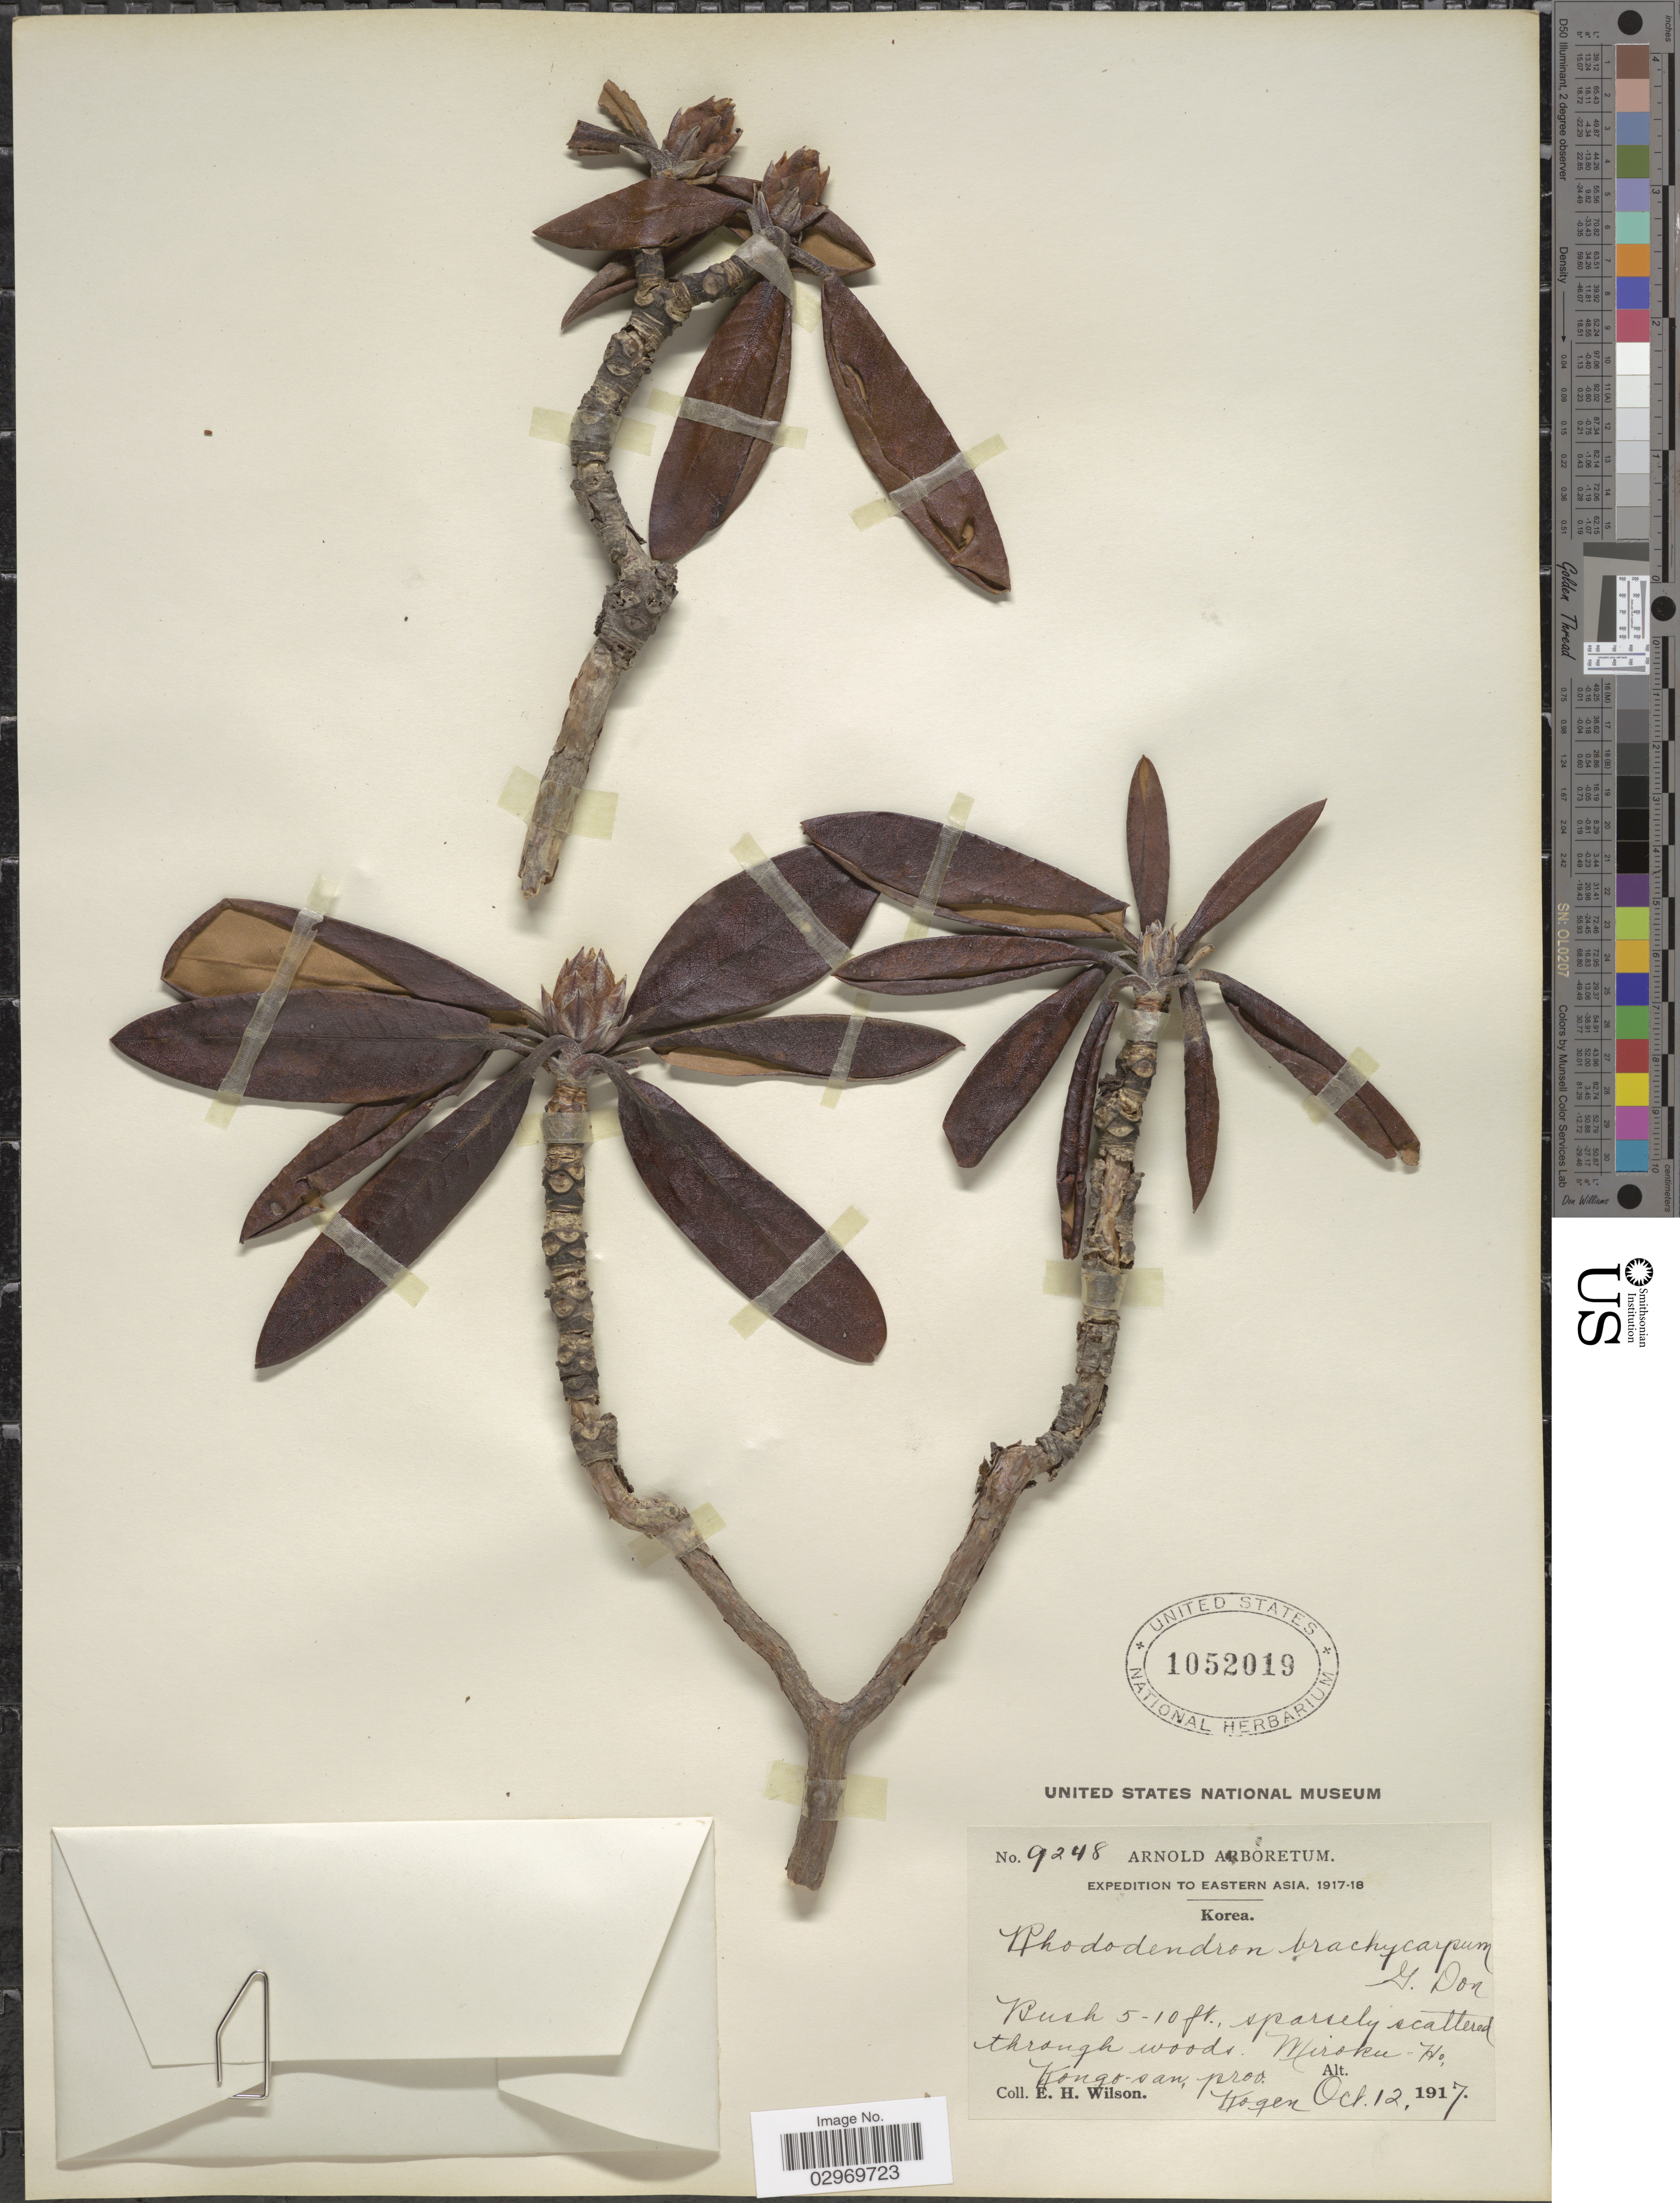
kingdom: Plantae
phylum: Tracheophyta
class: Magnoliopsida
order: Ericales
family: Ericaceae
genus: Rhododendron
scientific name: Rhododendron brachycarpum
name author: Auct.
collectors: E. Wilson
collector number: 9248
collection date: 1917-10-12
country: South Korea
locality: Eastern Asia. Korea. Miroku-Ho, Kongo-san prov.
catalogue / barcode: US 1052019